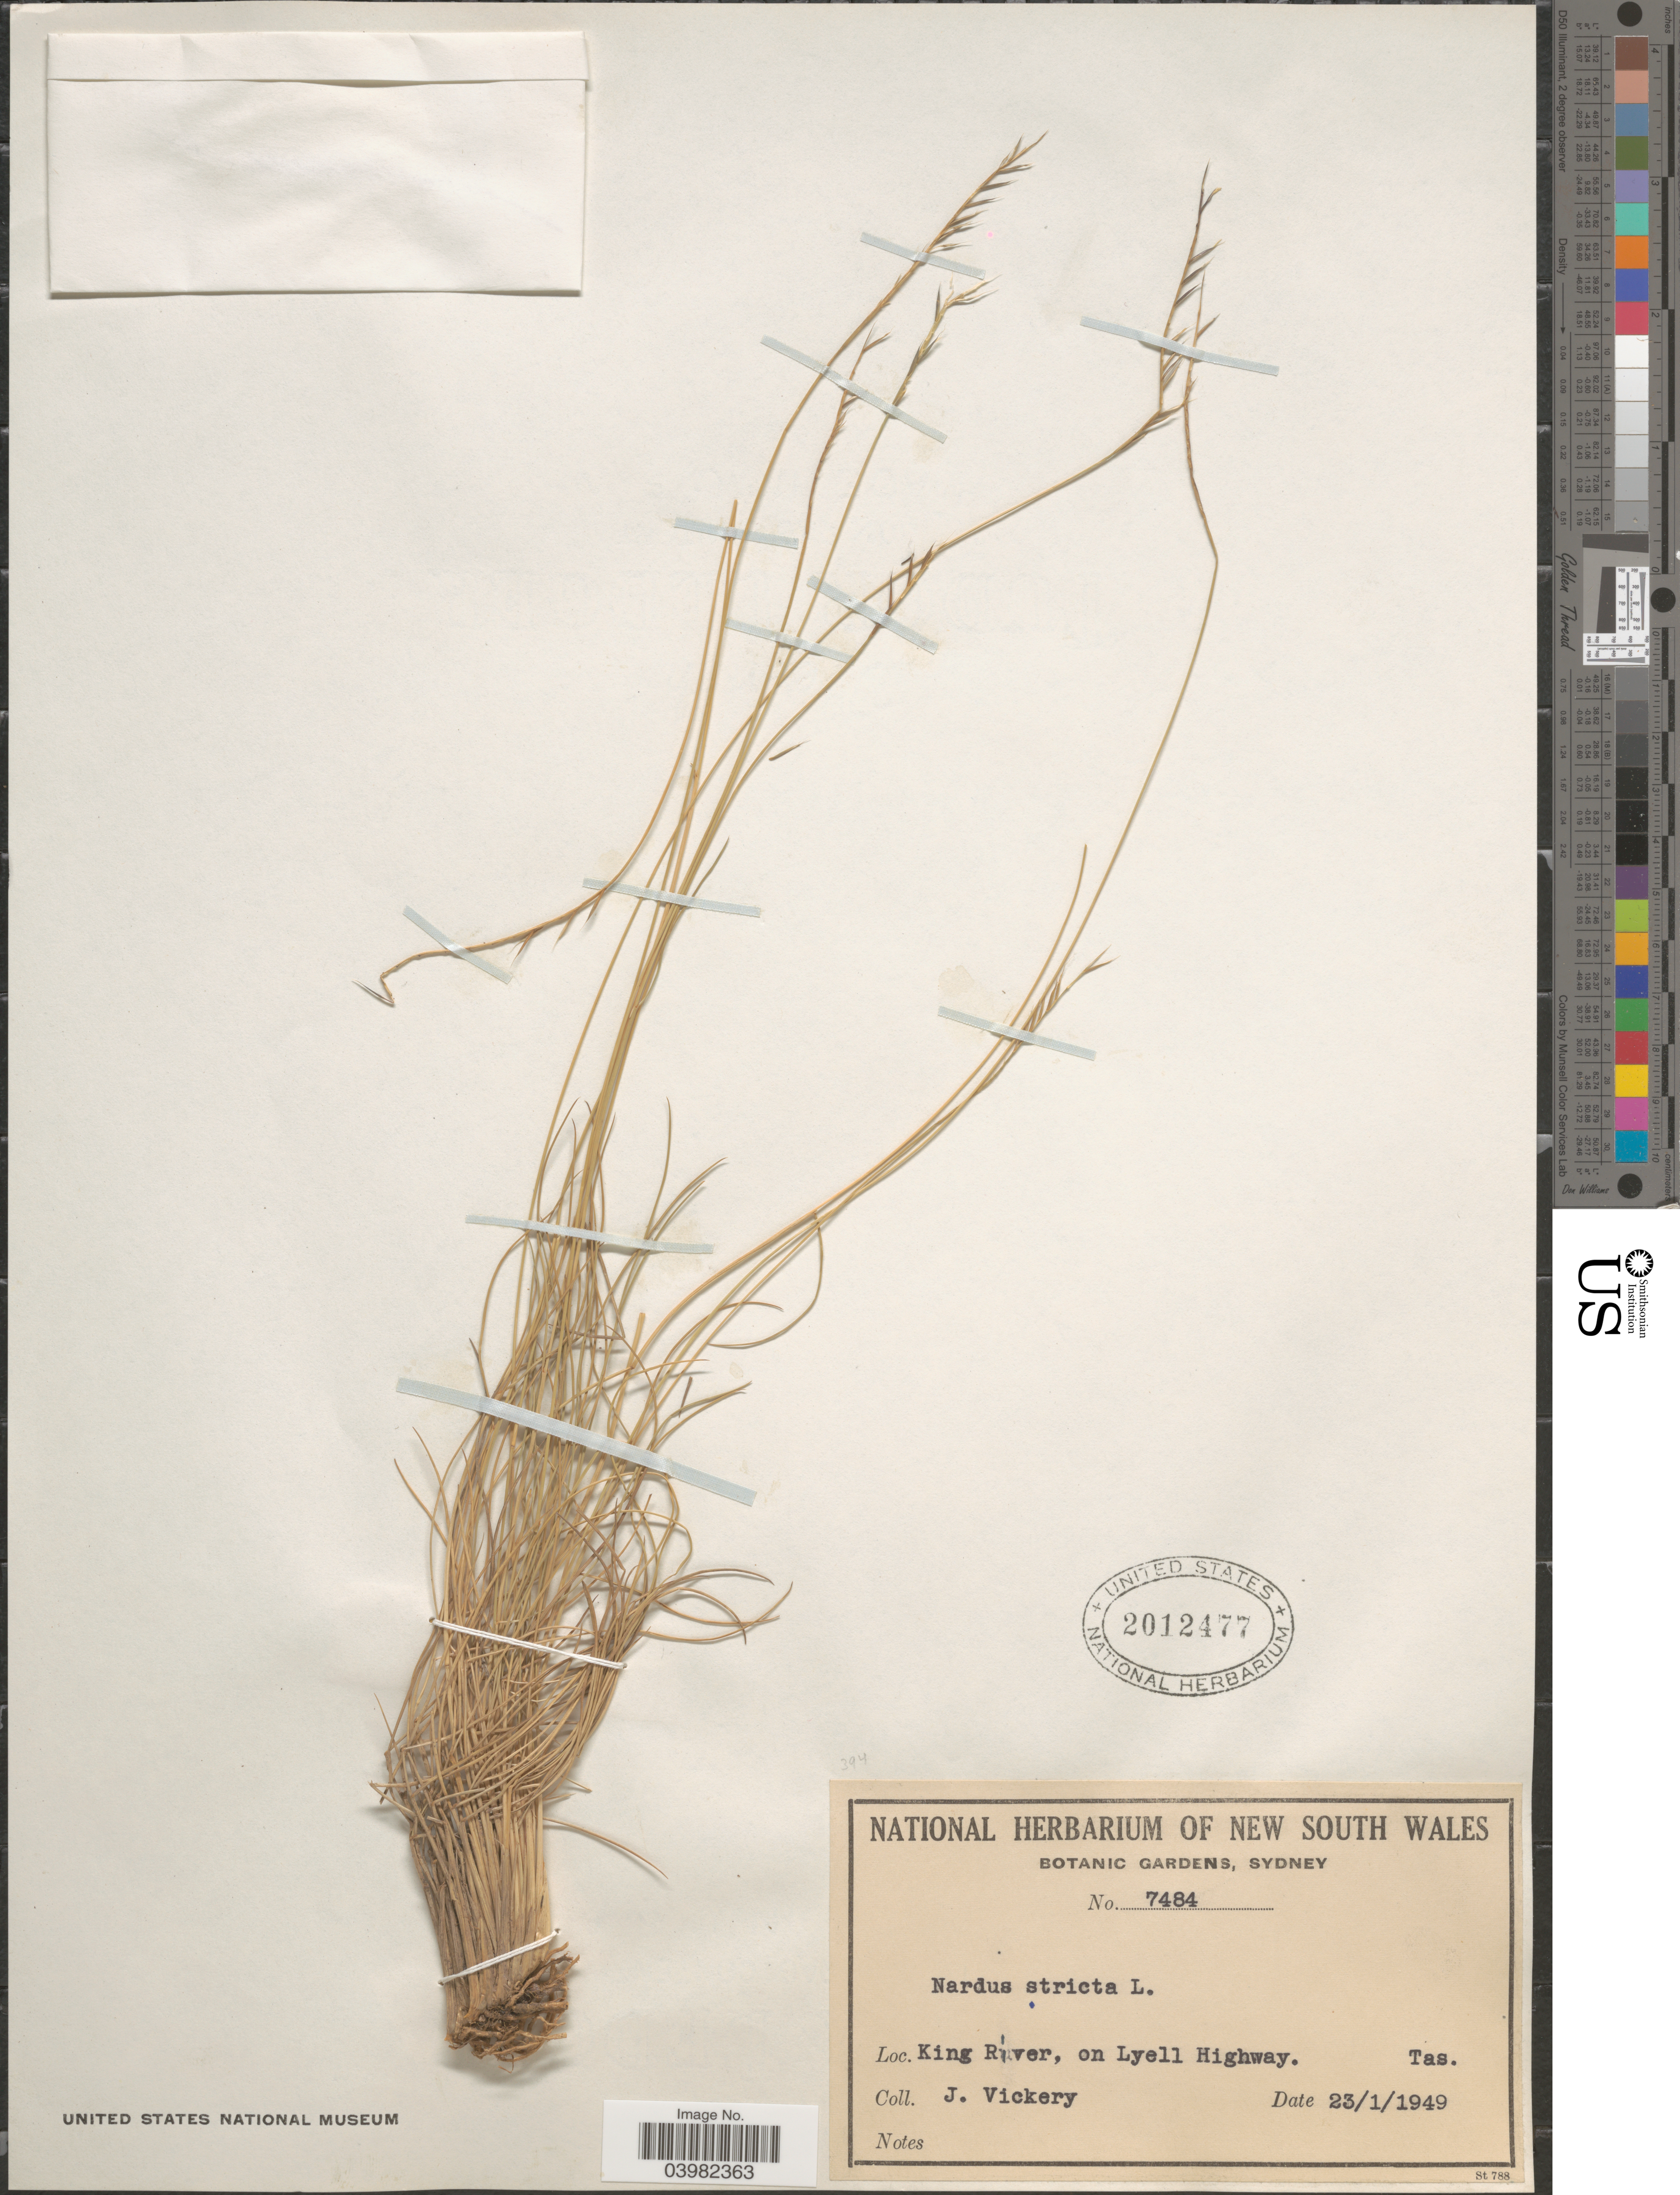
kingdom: Plantae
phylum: Tracheophyta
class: Liliopsida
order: Poales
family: Poaceae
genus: Nardus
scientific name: Nardus stricta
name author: L.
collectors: J. Vickery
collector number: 7484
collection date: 1949-01-23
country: Australia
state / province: Tasmania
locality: King River, on Lyell Highway.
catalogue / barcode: US 2012477